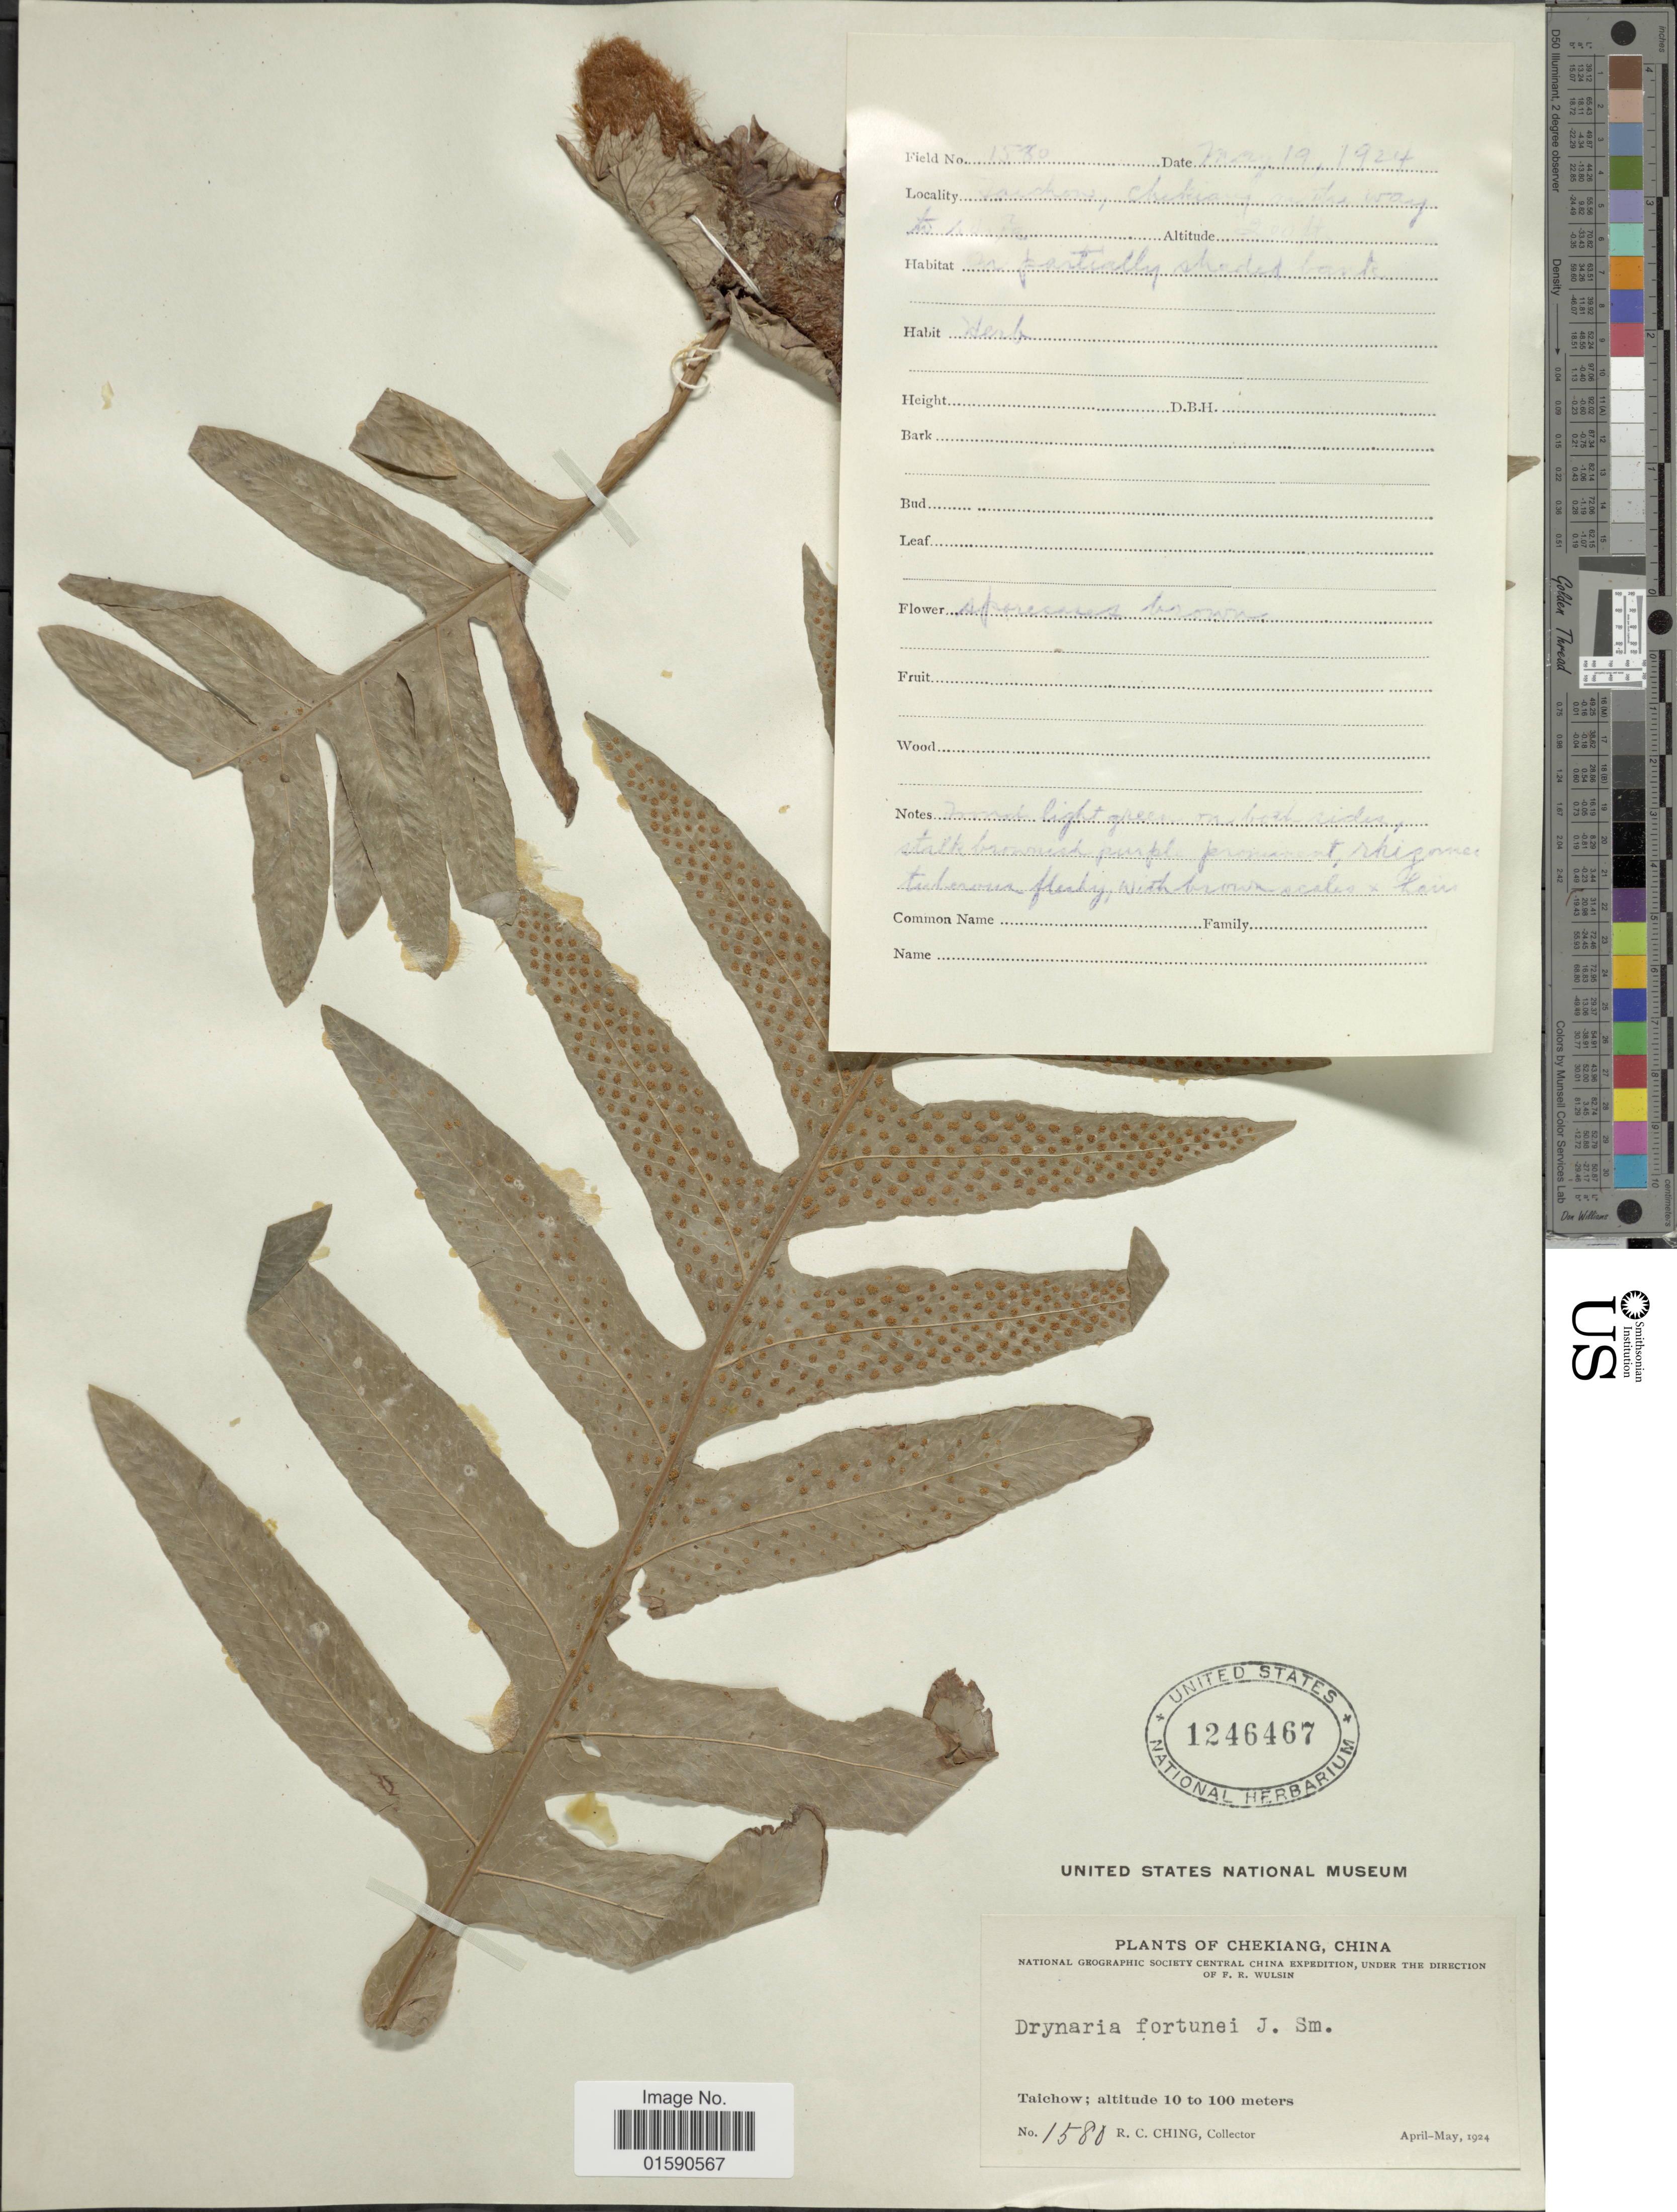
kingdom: Plantae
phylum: Tracheophyta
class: Polypodiopsida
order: Polypodiales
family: Polypodiaceae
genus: Drynaria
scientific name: Drynaria fortunei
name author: (Kunze ex Mett.) J. Sm.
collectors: R. C. Ching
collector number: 1580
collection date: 1924-05-19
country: China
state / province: Zhejiang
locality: Chekiang, China. Taichow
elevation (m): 10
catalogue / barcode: US 1246467